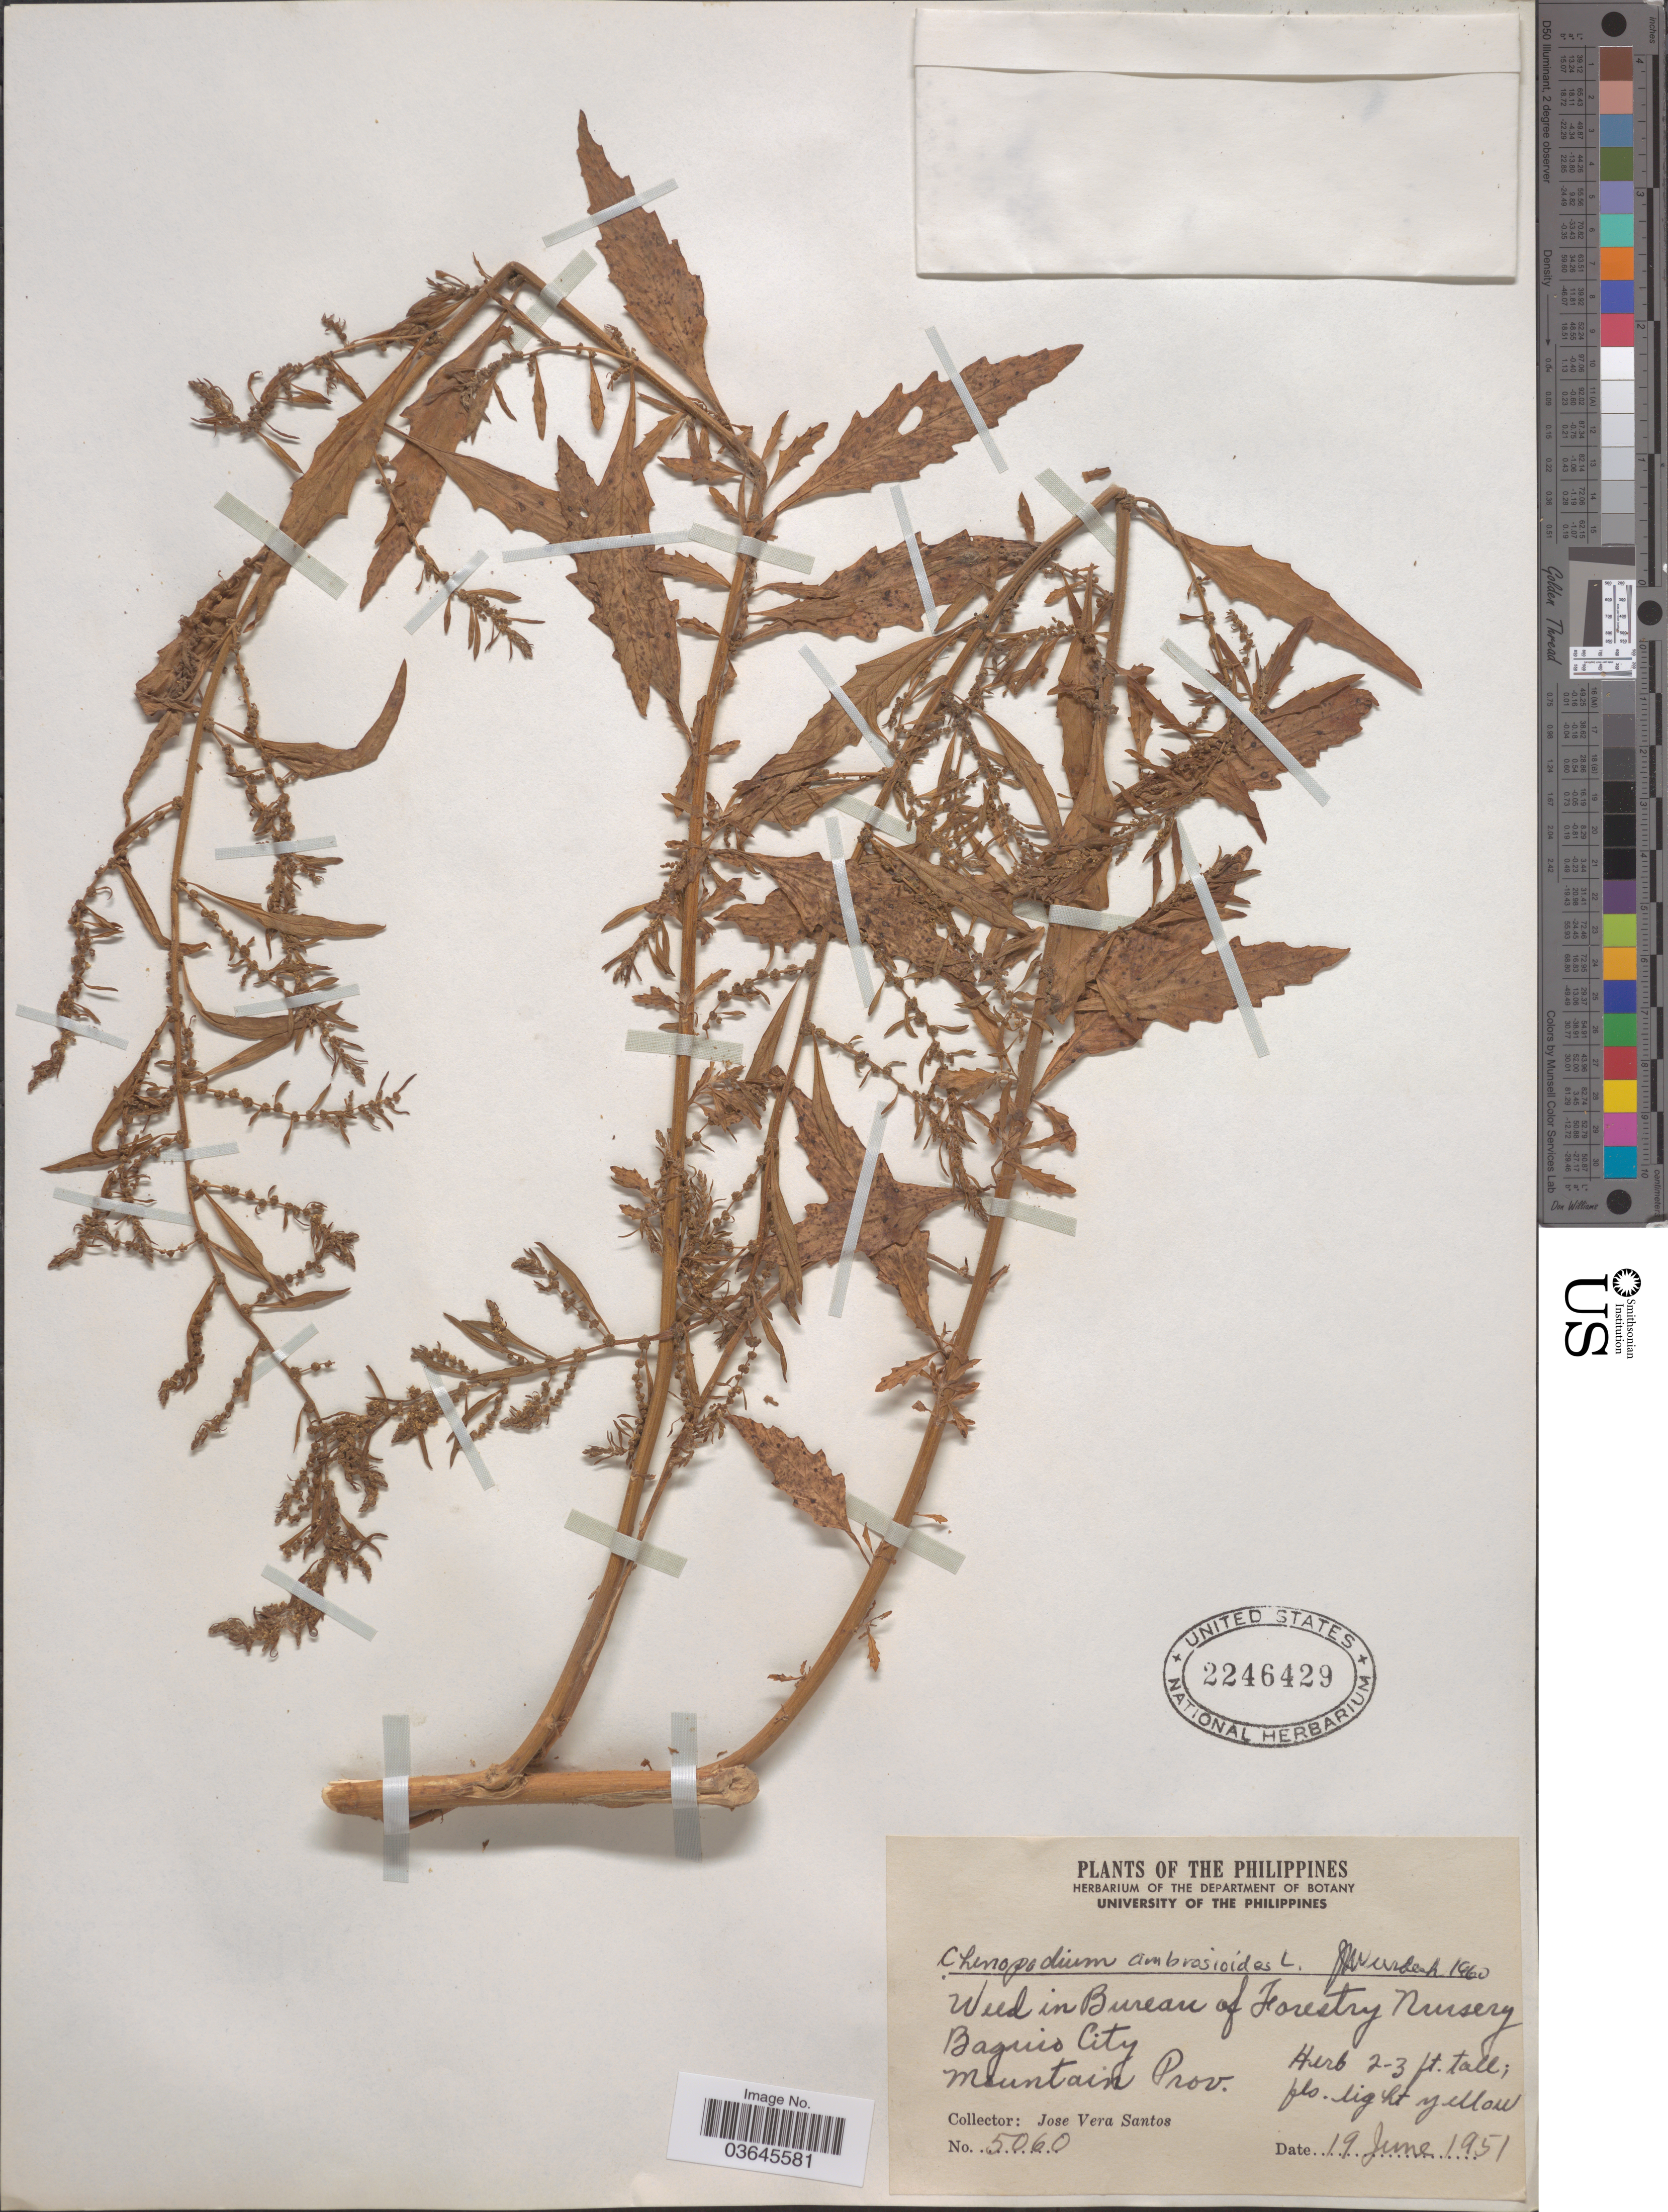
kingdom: Plantae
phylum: Tracheophyta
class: Magnoliopsida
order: Caryophyllales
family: Amaranthaceae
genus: Chenopodium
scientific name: Chenopodium ambrosioides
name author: L.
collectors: J. V. Santos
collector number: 5060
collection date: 1951-06-19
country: Philippines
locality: Weed in Bureau of Forestry Nursery, Baguio City. Mountain Prov.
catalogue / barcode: US 2246429